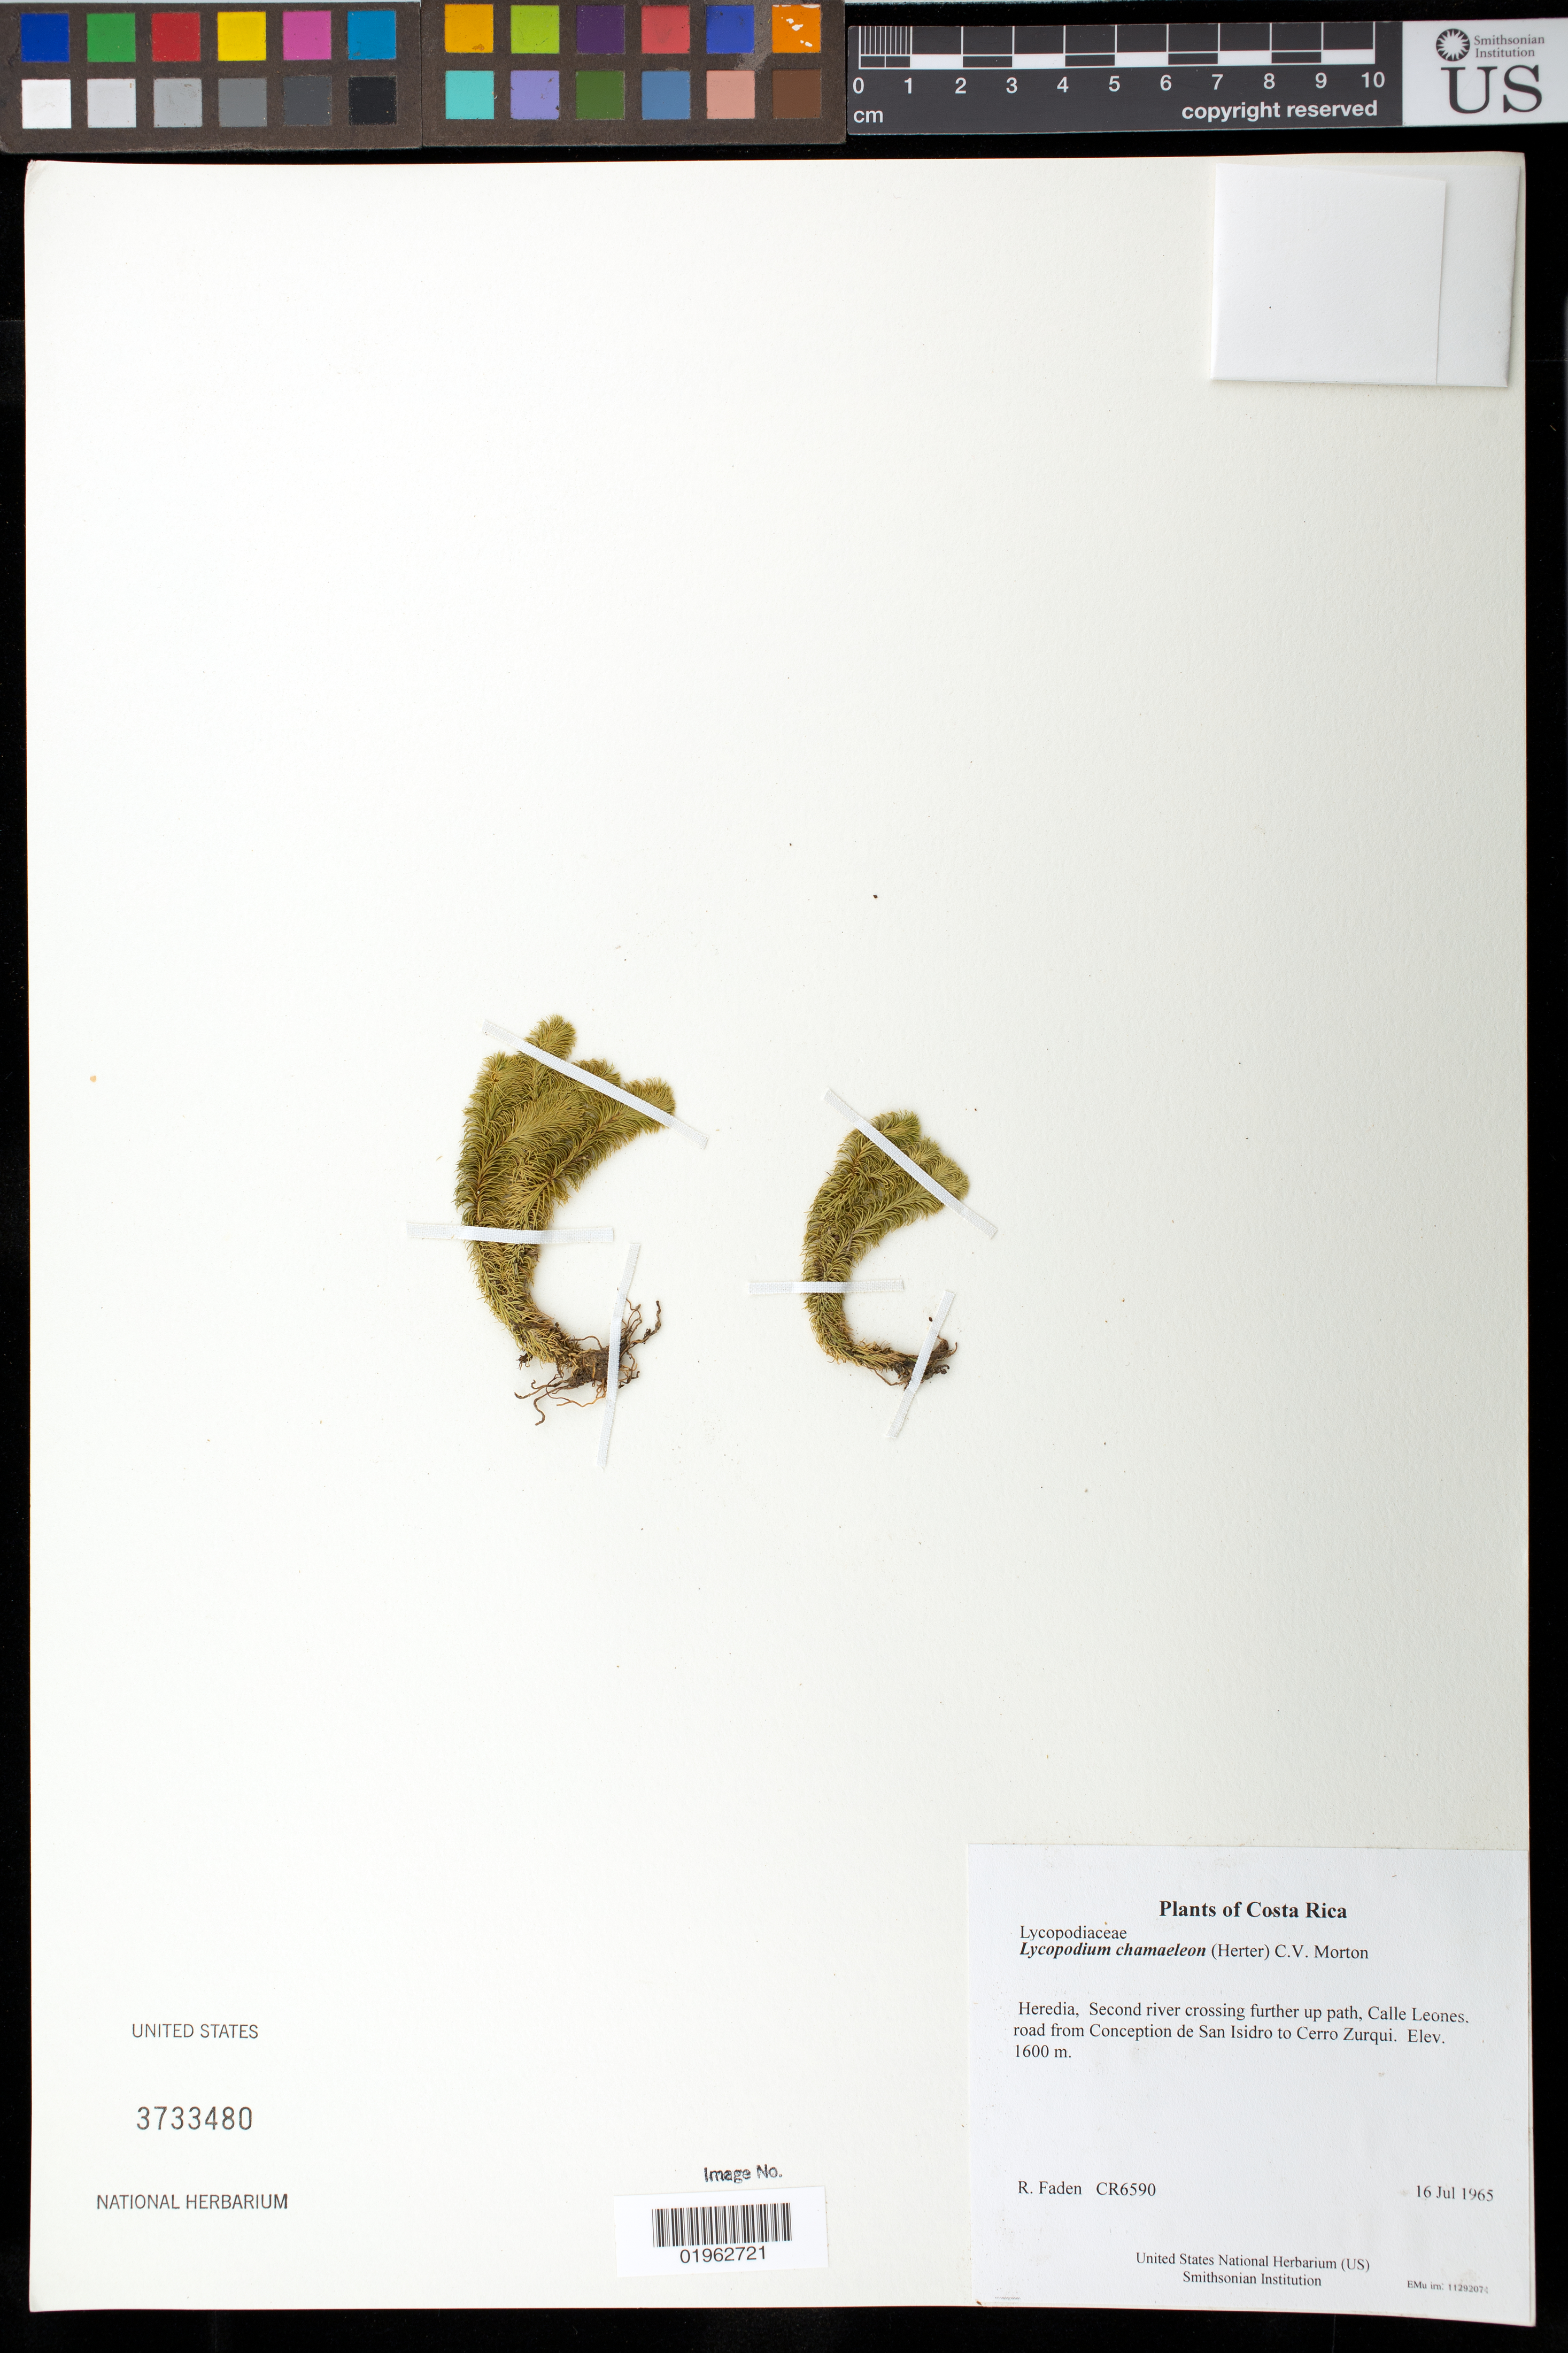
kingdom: Plantae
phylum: Tracheophyta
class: Lycopodiopsida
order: Lycopodiales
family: Lycopodiaceae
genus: Phlegmariurus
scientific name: Phlegmariurus chamaeleon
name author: (Herter) B. Øllg.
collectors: R. B. Faden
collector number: CR6590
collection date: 1965-07-16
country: Costa Rica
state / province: Heredia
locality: Second river crossing further up path, Calle Leones, road from Conception de San Isidro to Cerro Zurqui.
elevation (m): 1600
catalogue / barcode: US 3733480